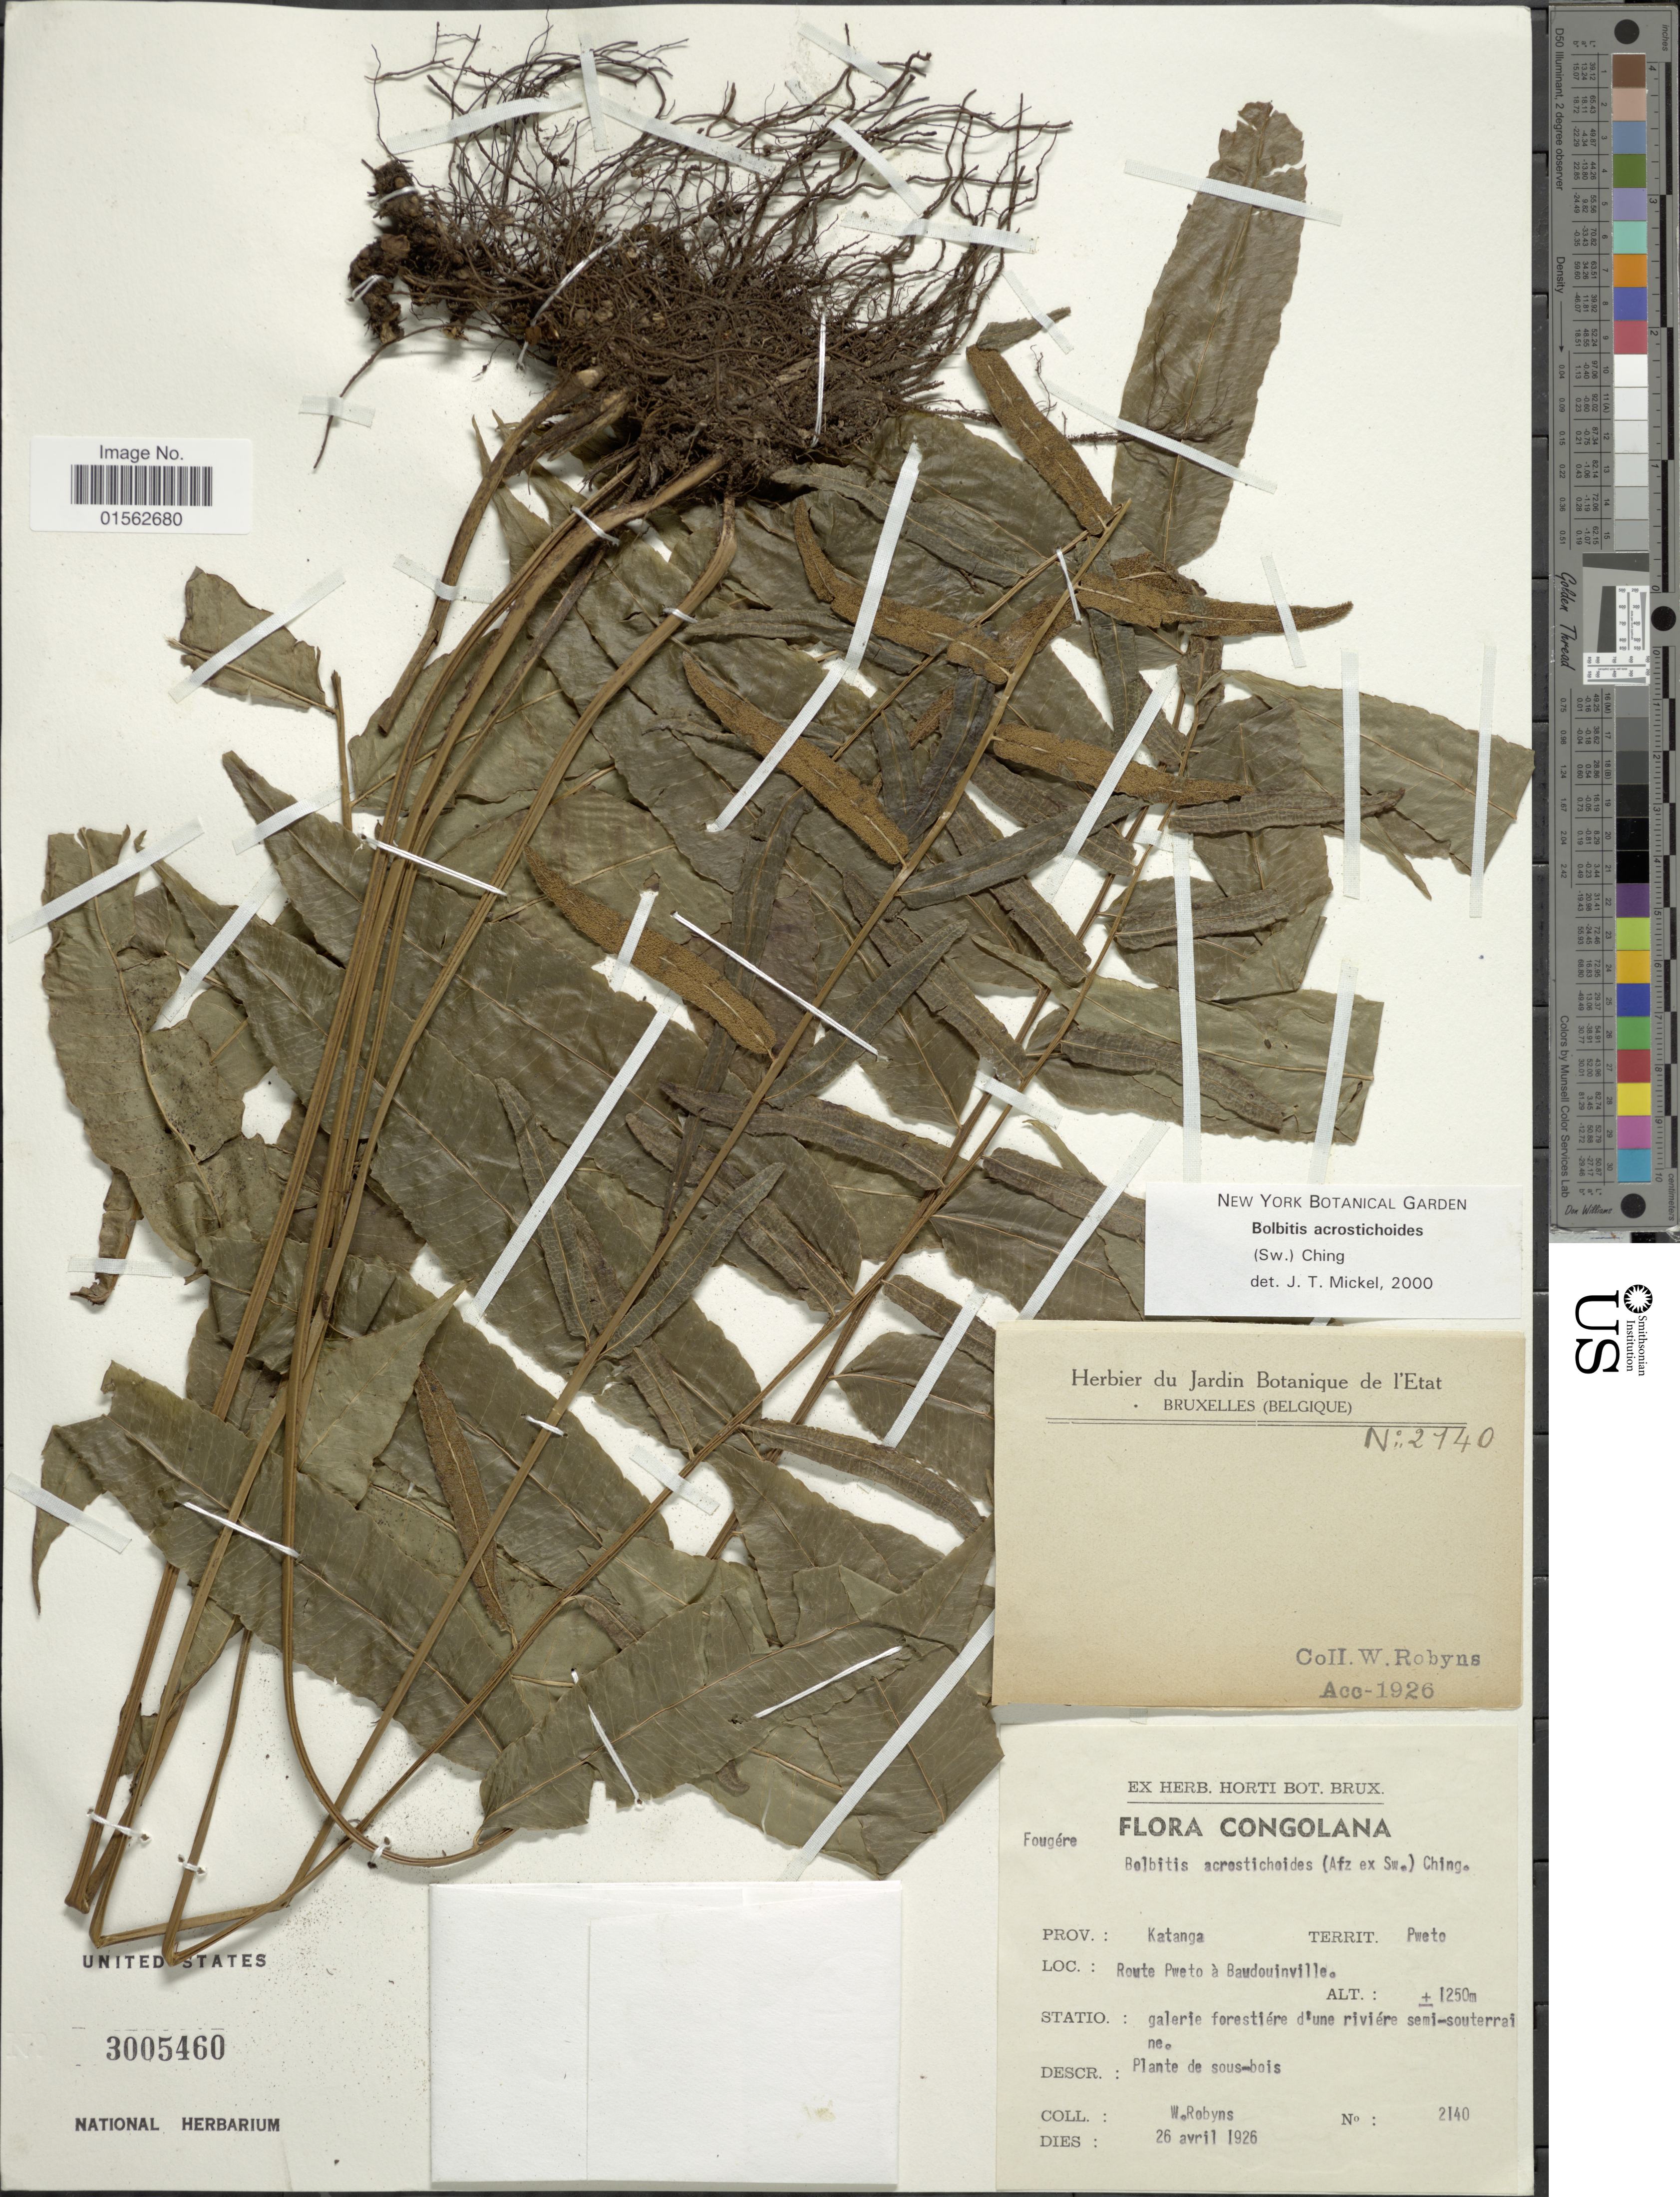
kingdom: Plantae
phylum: Tracheophyta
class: Polypodiopsida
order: Polypodiales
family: Dryopteridaceae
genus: Bolbitis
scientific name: Bolbitis acrostichoides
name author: (Hook.) Ching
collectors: W. Robyns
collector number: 2140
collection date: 1926-04-26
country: Congo, Democratic Republic of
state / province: Haut-Katanga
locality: Congolana, Pweto, Route Pweto á Baudouinville , galerie forestiére d'une riviére semi- souterraine, plantae de sous- bois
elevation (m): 1250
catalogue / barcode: US 3005460